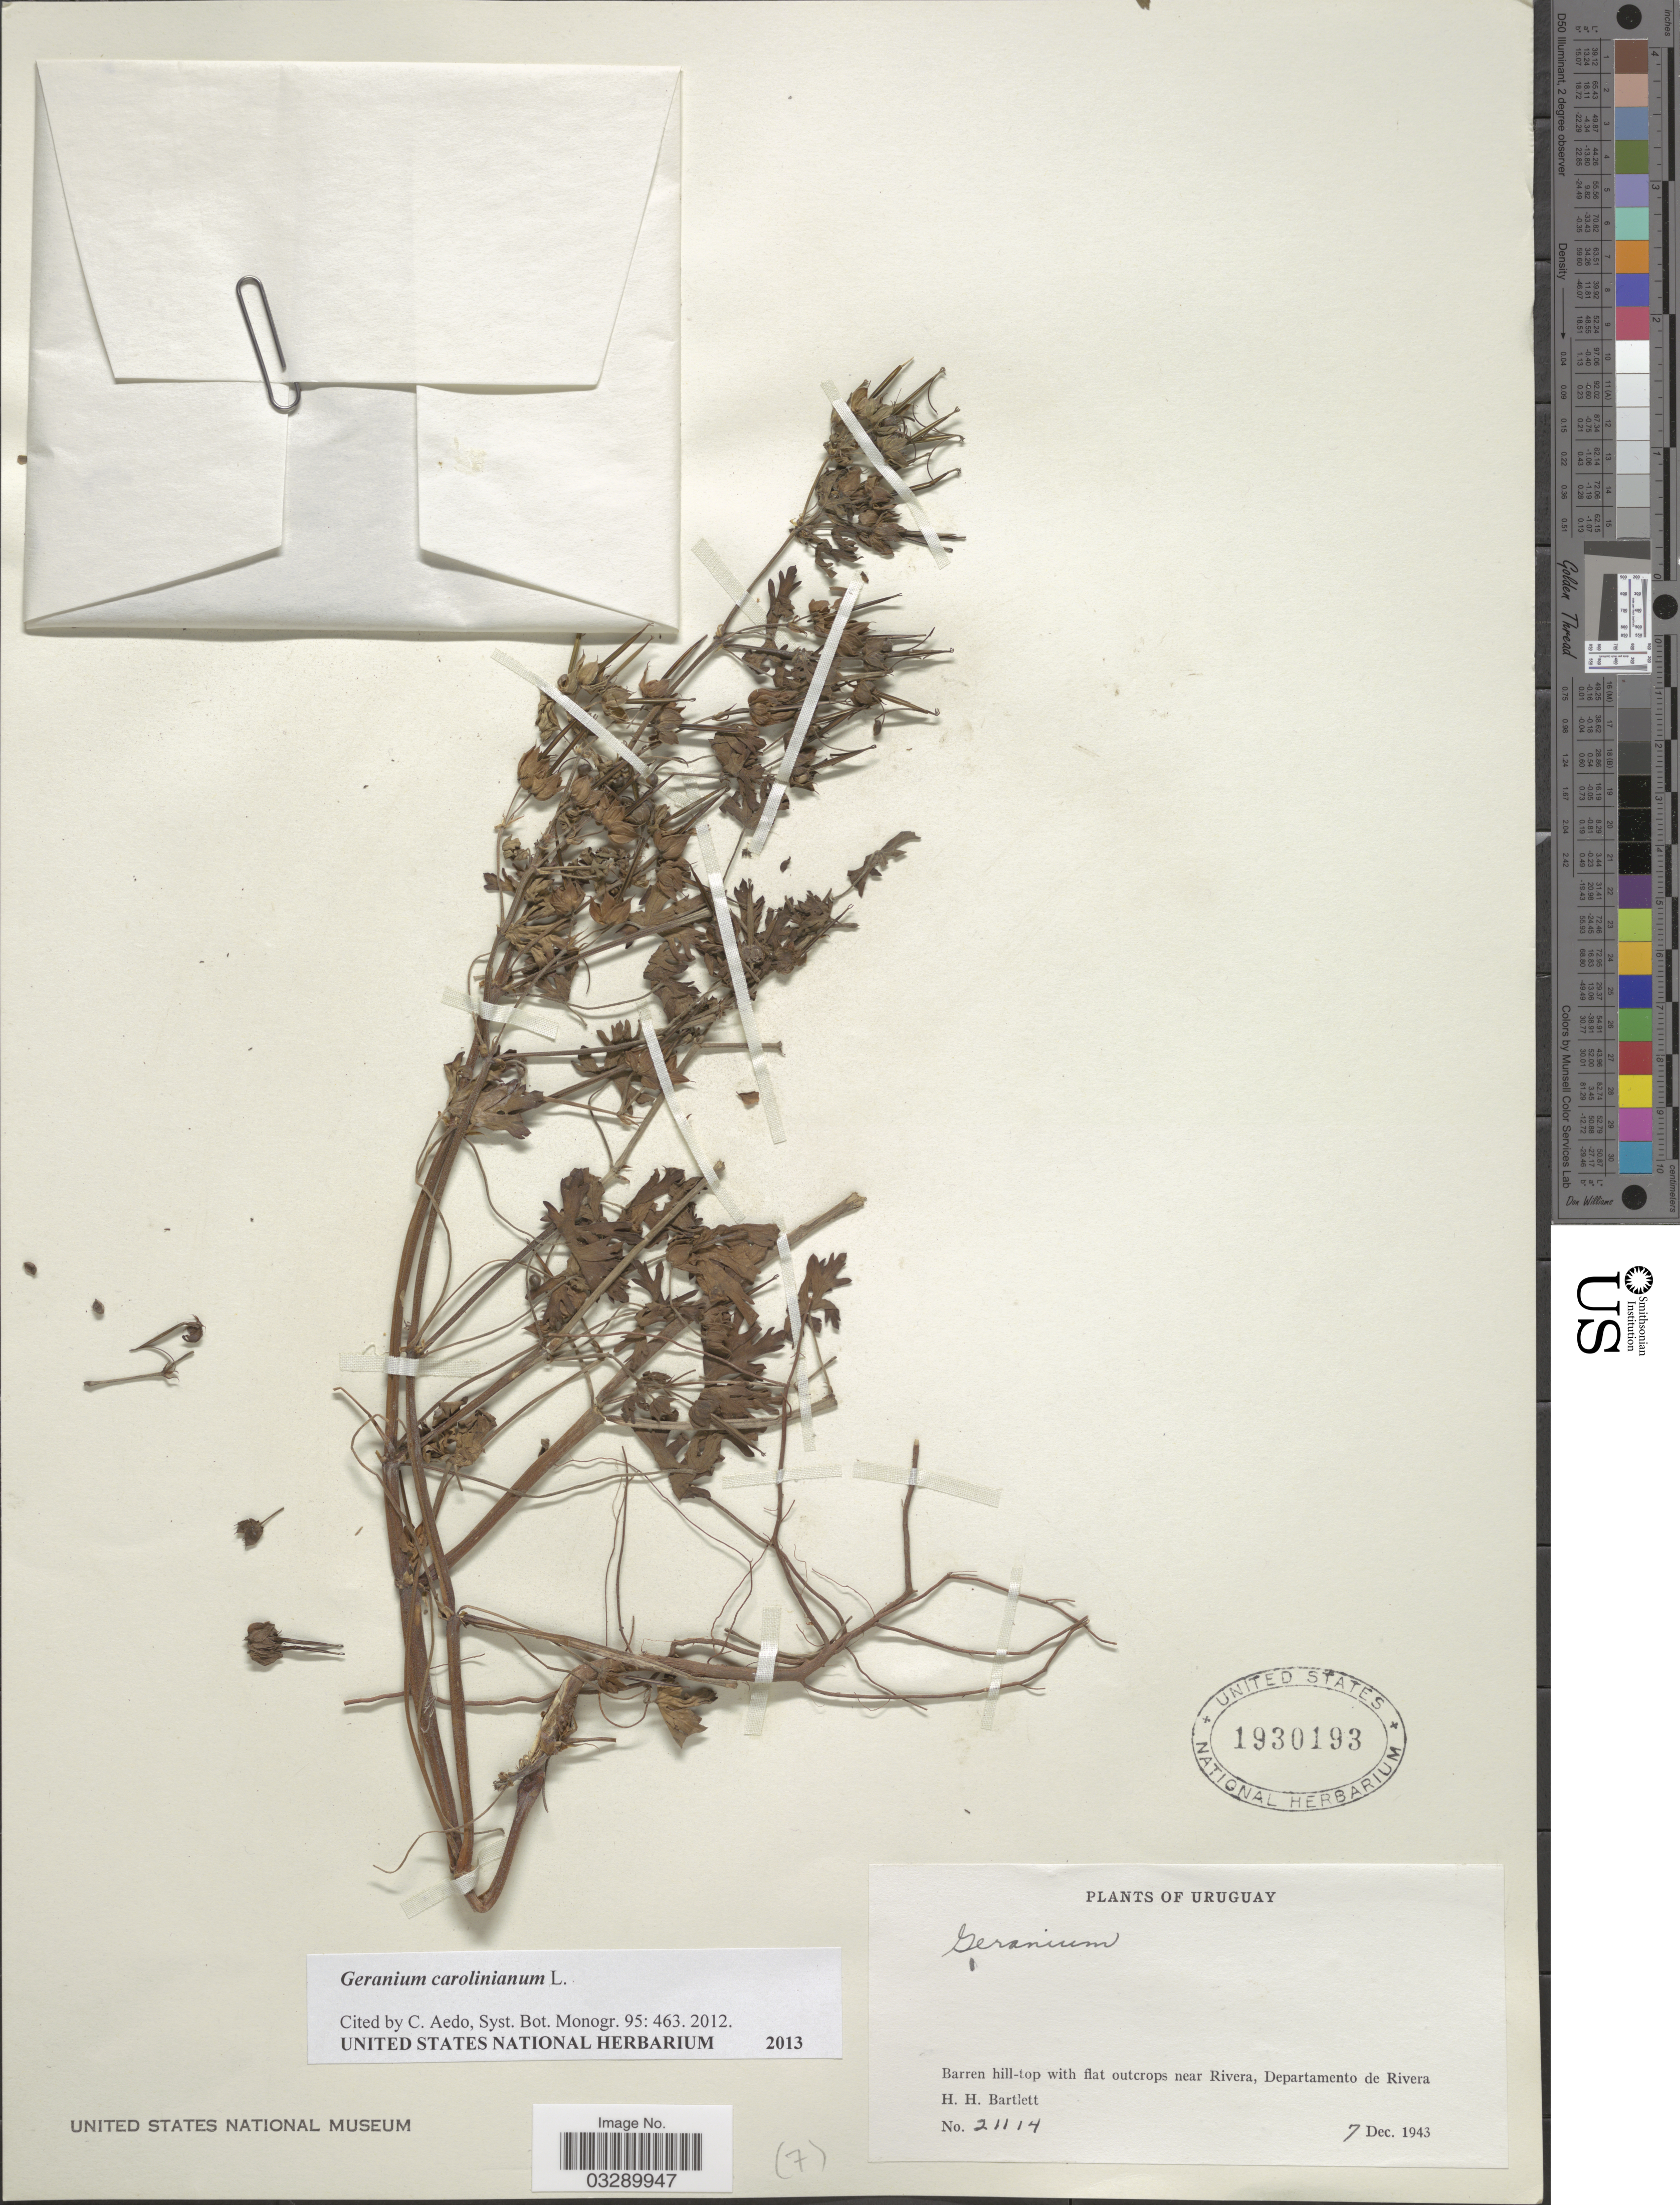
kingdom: Plantae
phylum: Tracheophyta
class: Magnoliopsida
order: Geraniales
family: Geraniaceae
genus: Geranium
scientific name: Geranium carolinianum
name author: L.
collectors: H. H. Bartlett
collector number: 21114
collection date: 1943-12-07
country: Uruguay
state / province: Rivera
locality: Near Rivera, Departamento Rivera.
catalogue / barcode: US 1930193